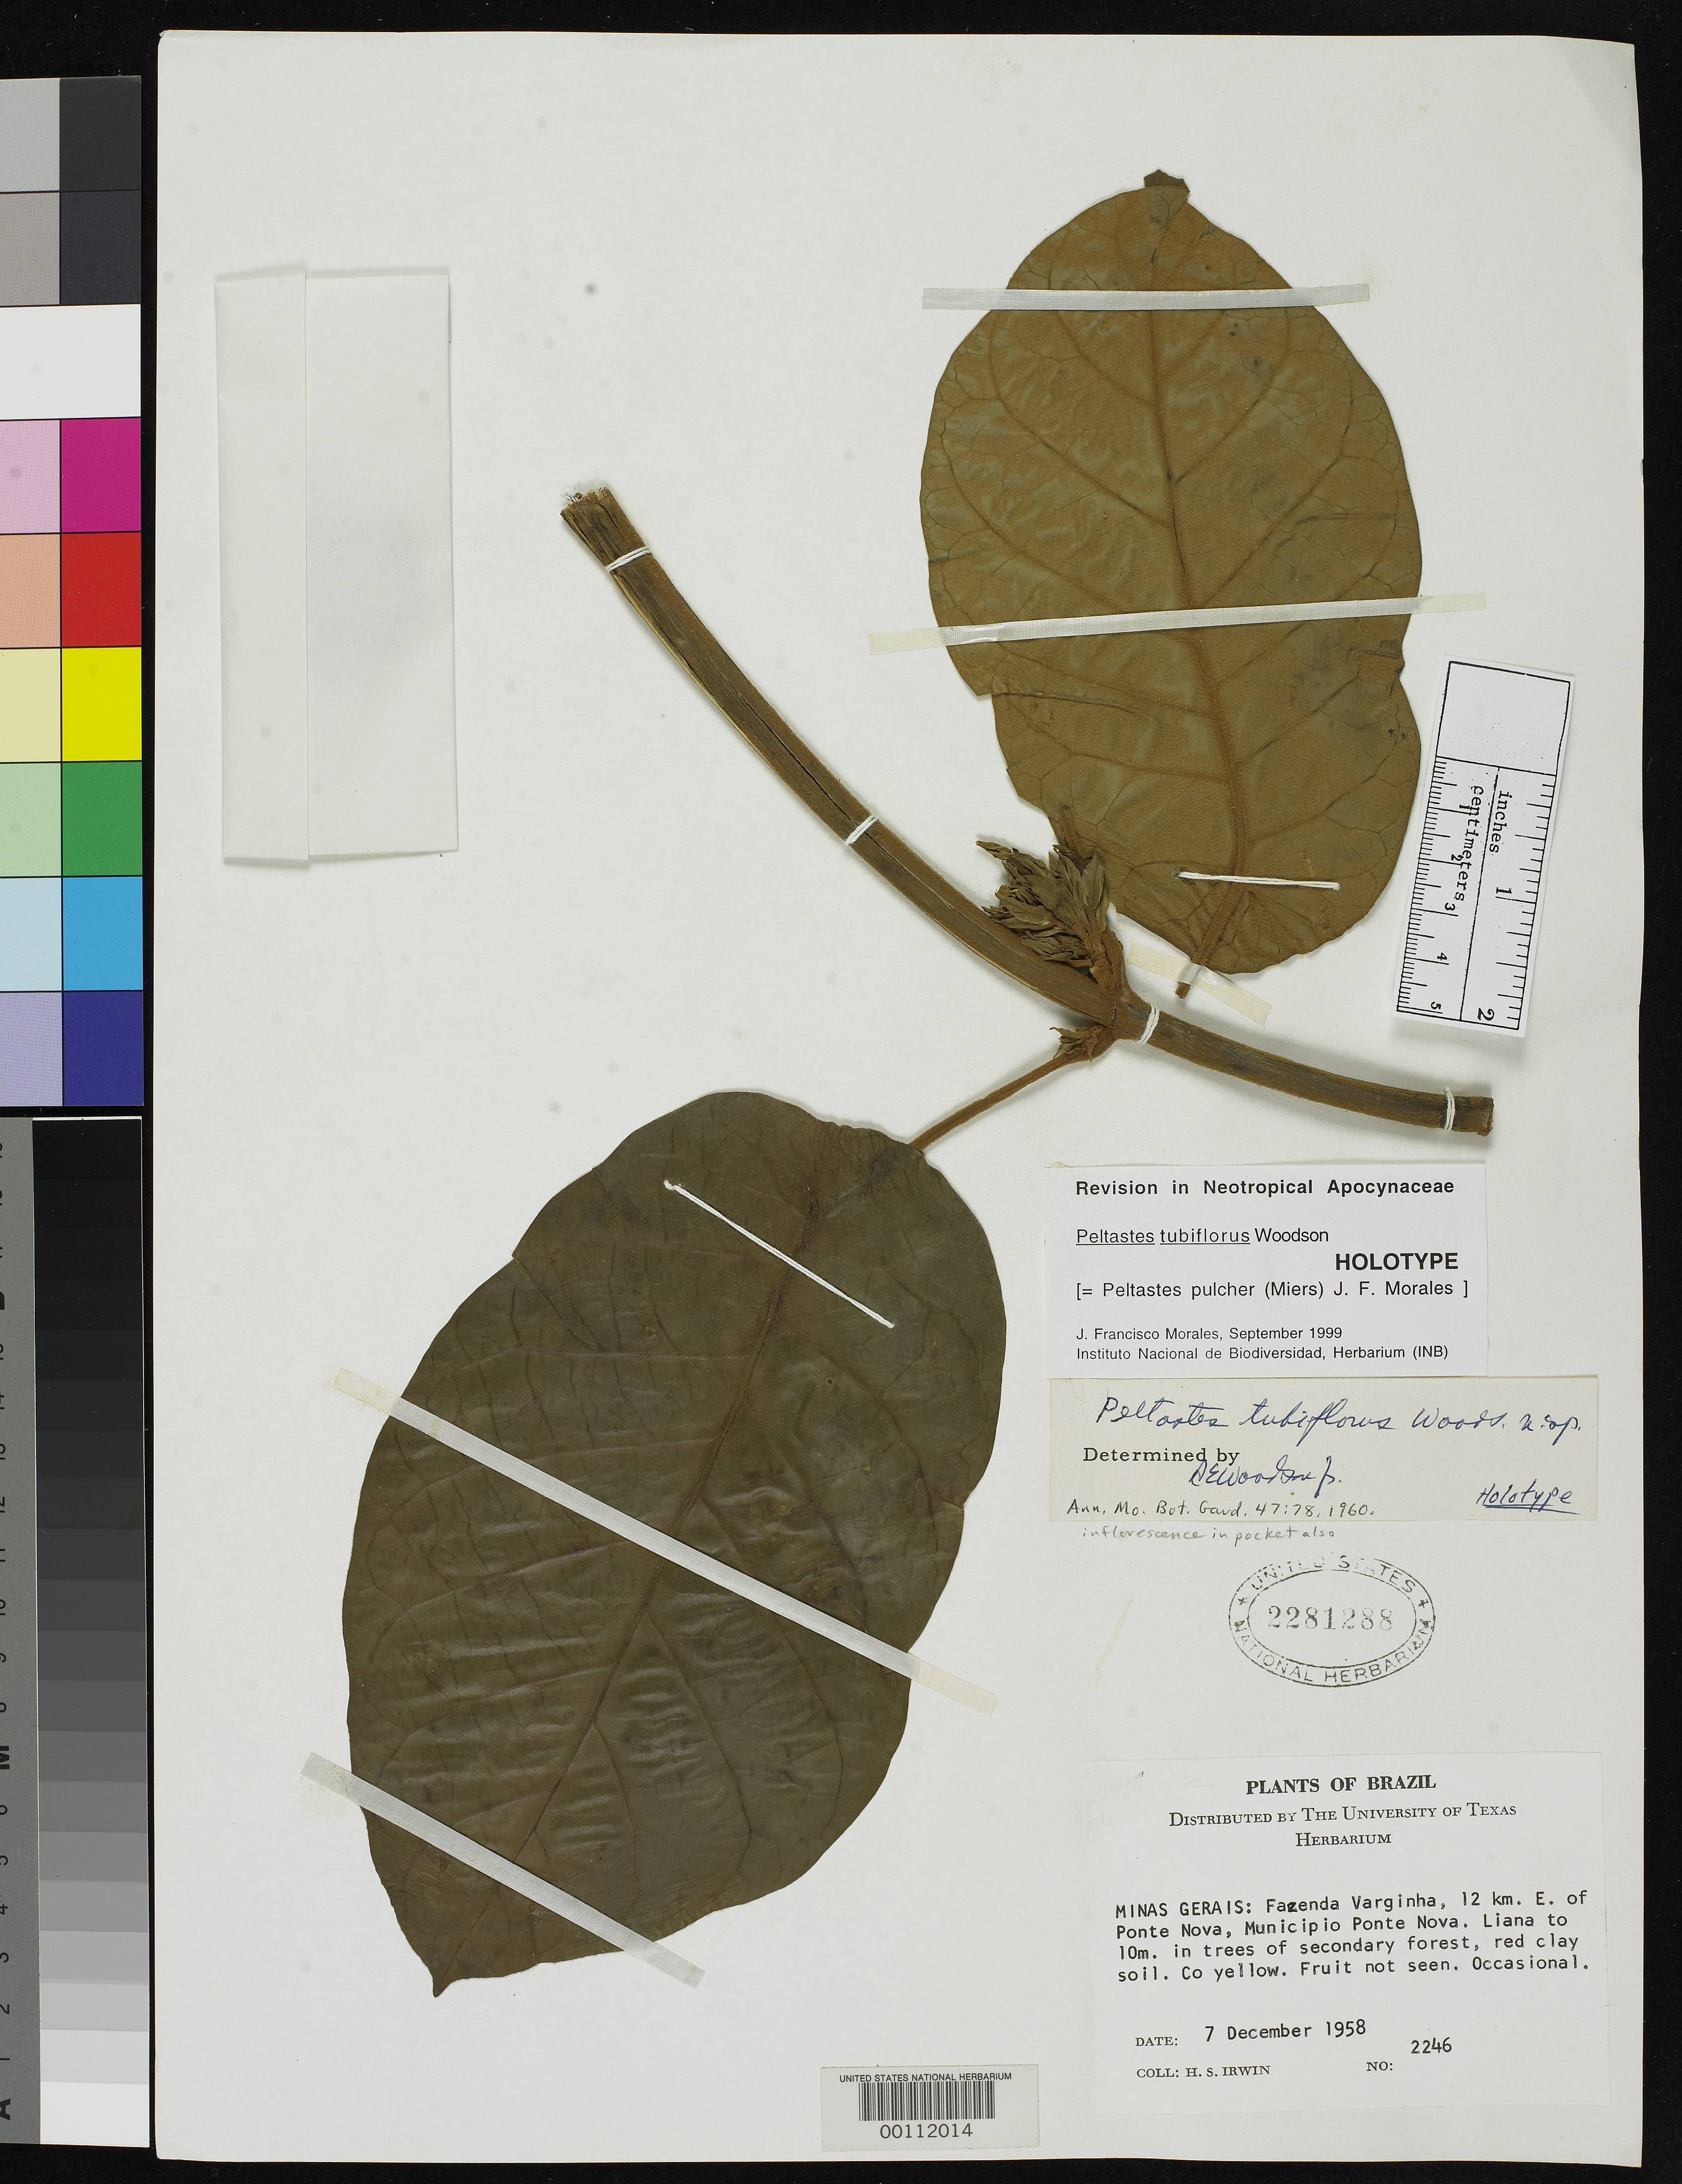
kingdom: Plantae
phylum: Tracheophyta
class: Magnoliopsida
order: Gentianales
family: Apocynaceae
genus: Peltastes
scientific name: Peltastes tubiflorus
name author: Woodson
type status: Holotype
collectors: H. Irwin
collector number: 2246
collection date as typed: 07 Dec 1958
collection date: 1958-12-07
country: Brazil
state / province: Minas Gerais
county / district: Ponte Nova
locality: Fazendavarginha, 12 km E of Ponte Nova.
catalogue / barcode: US 2281288